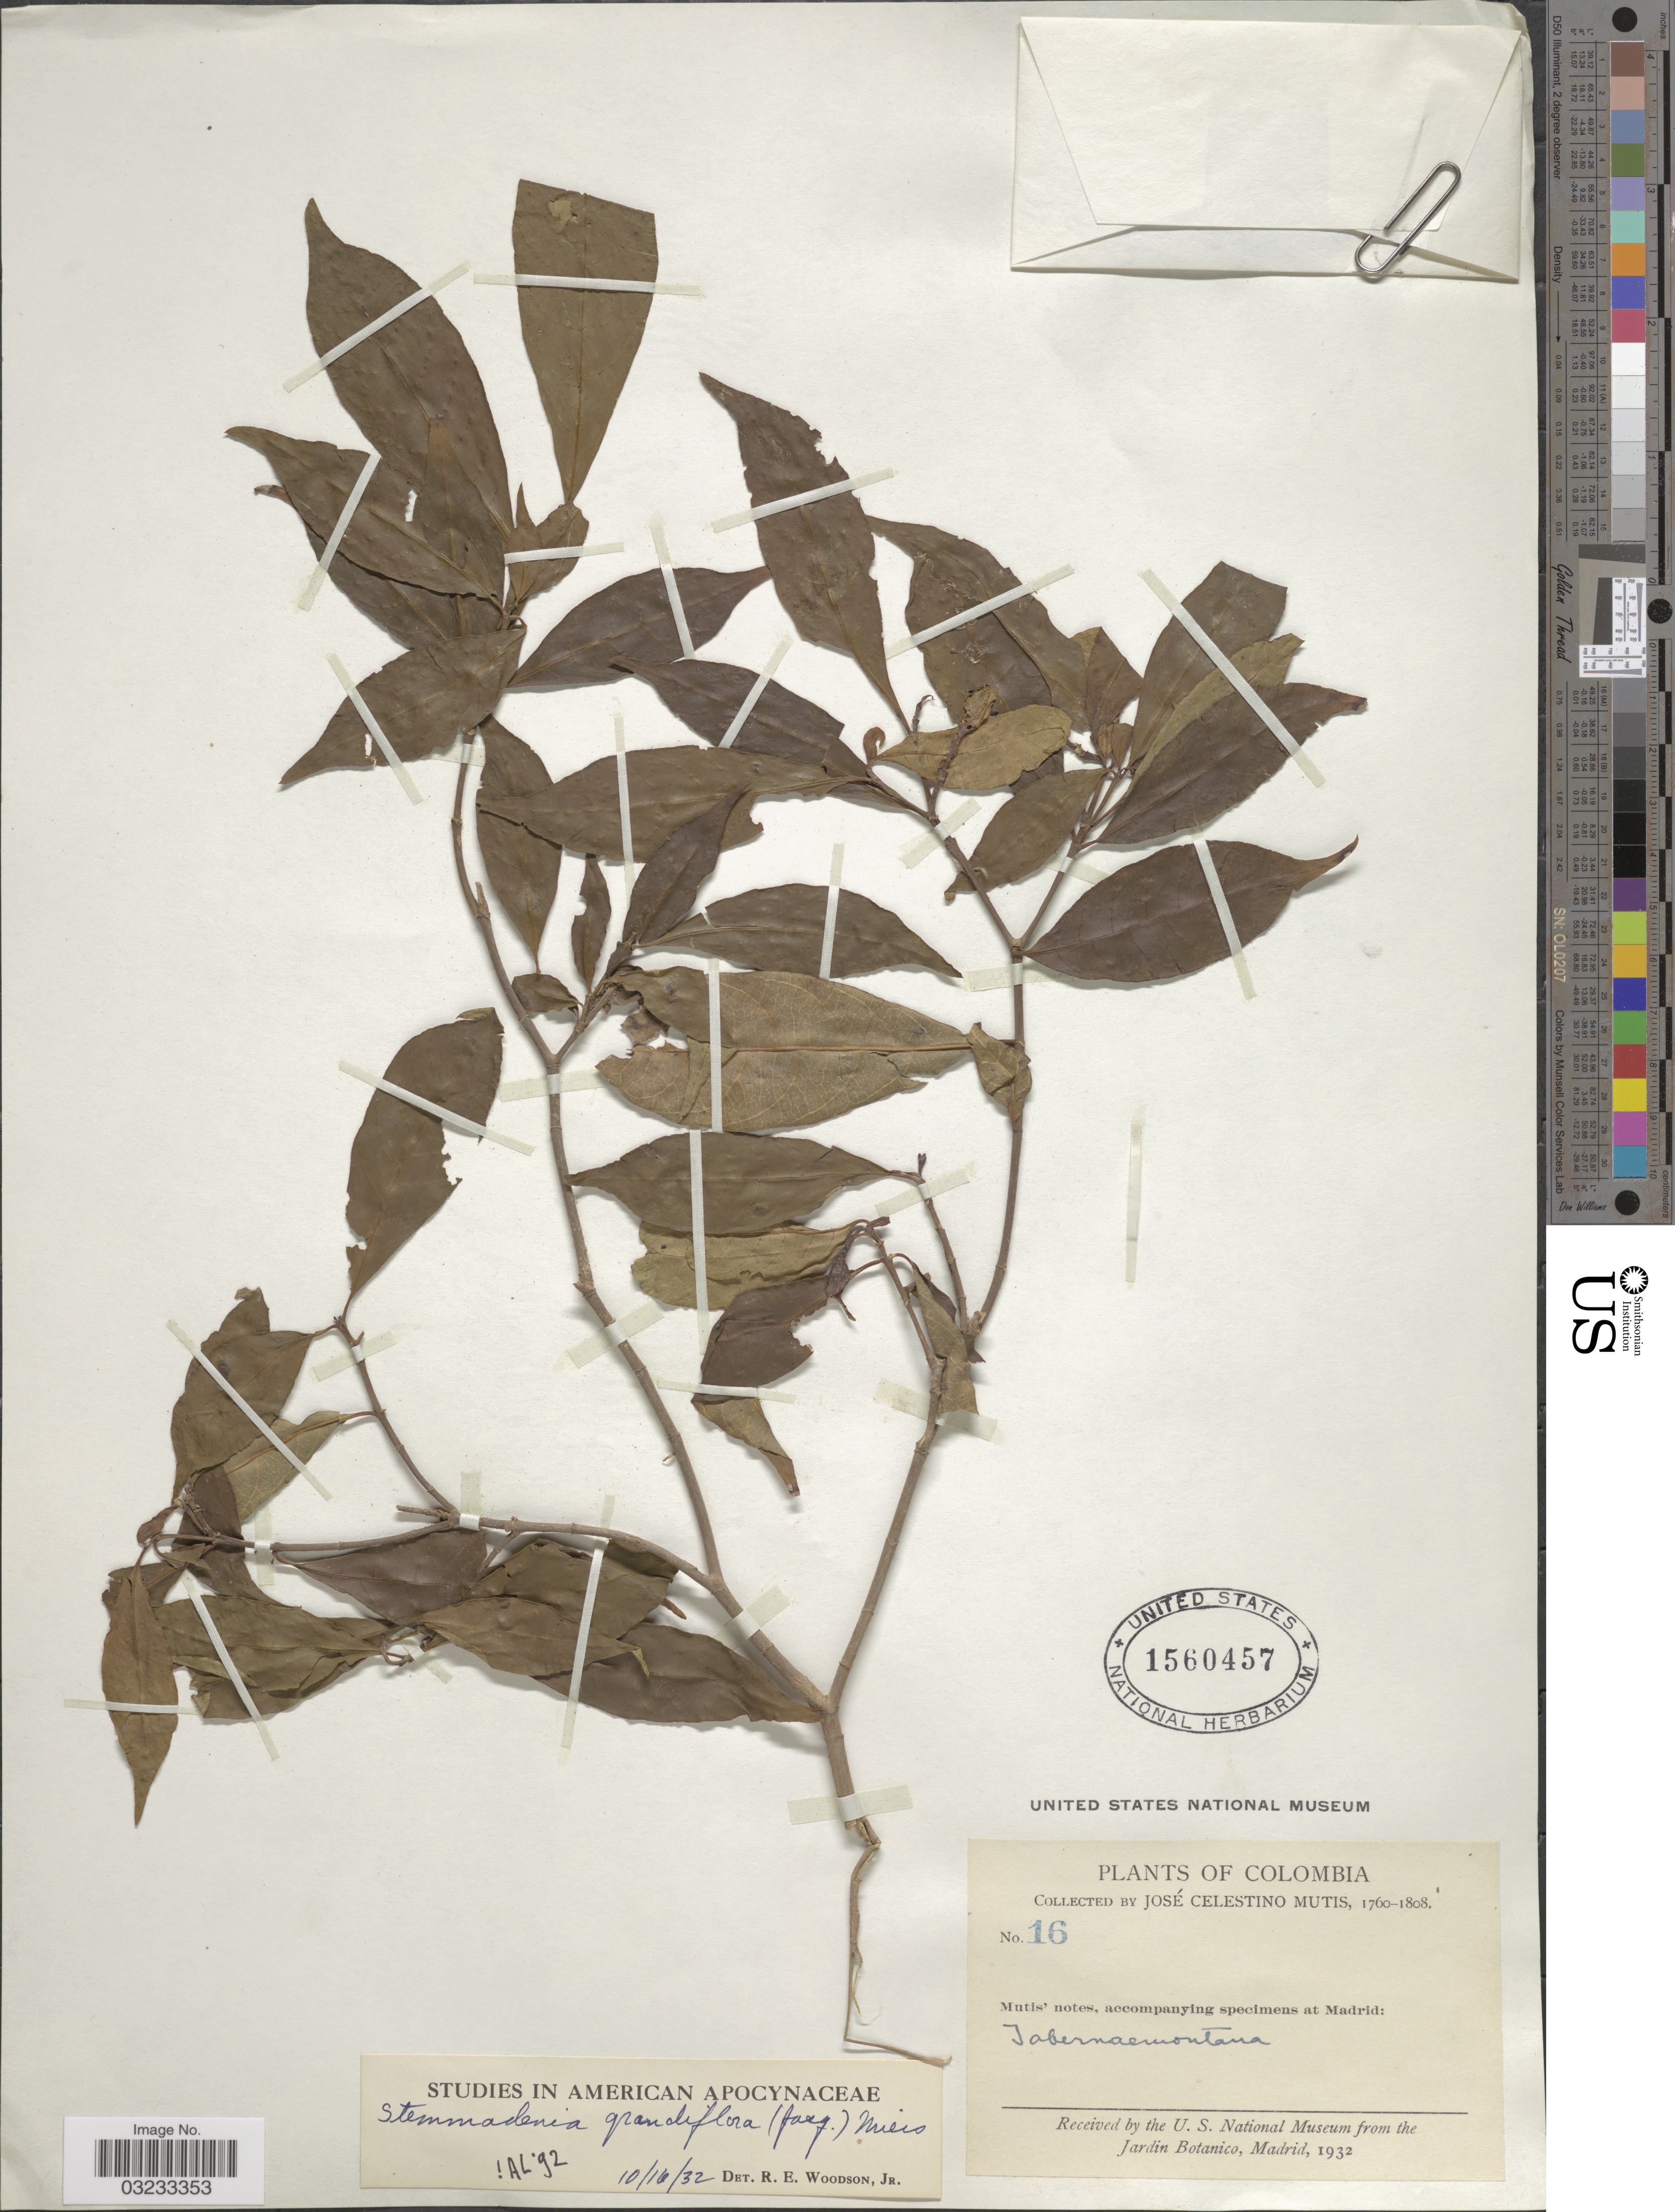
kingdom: Plantae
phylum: Tracheophyta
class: Magnoliopsida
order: Gentianales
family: Apocynaceae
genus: Stemmadenia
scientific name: Stemmadenia grandiflora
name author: (Jacq.) Miers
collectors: J. C. B. Mutis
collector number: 16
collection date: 1760/1808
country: Colombia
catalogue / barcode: US 1560457